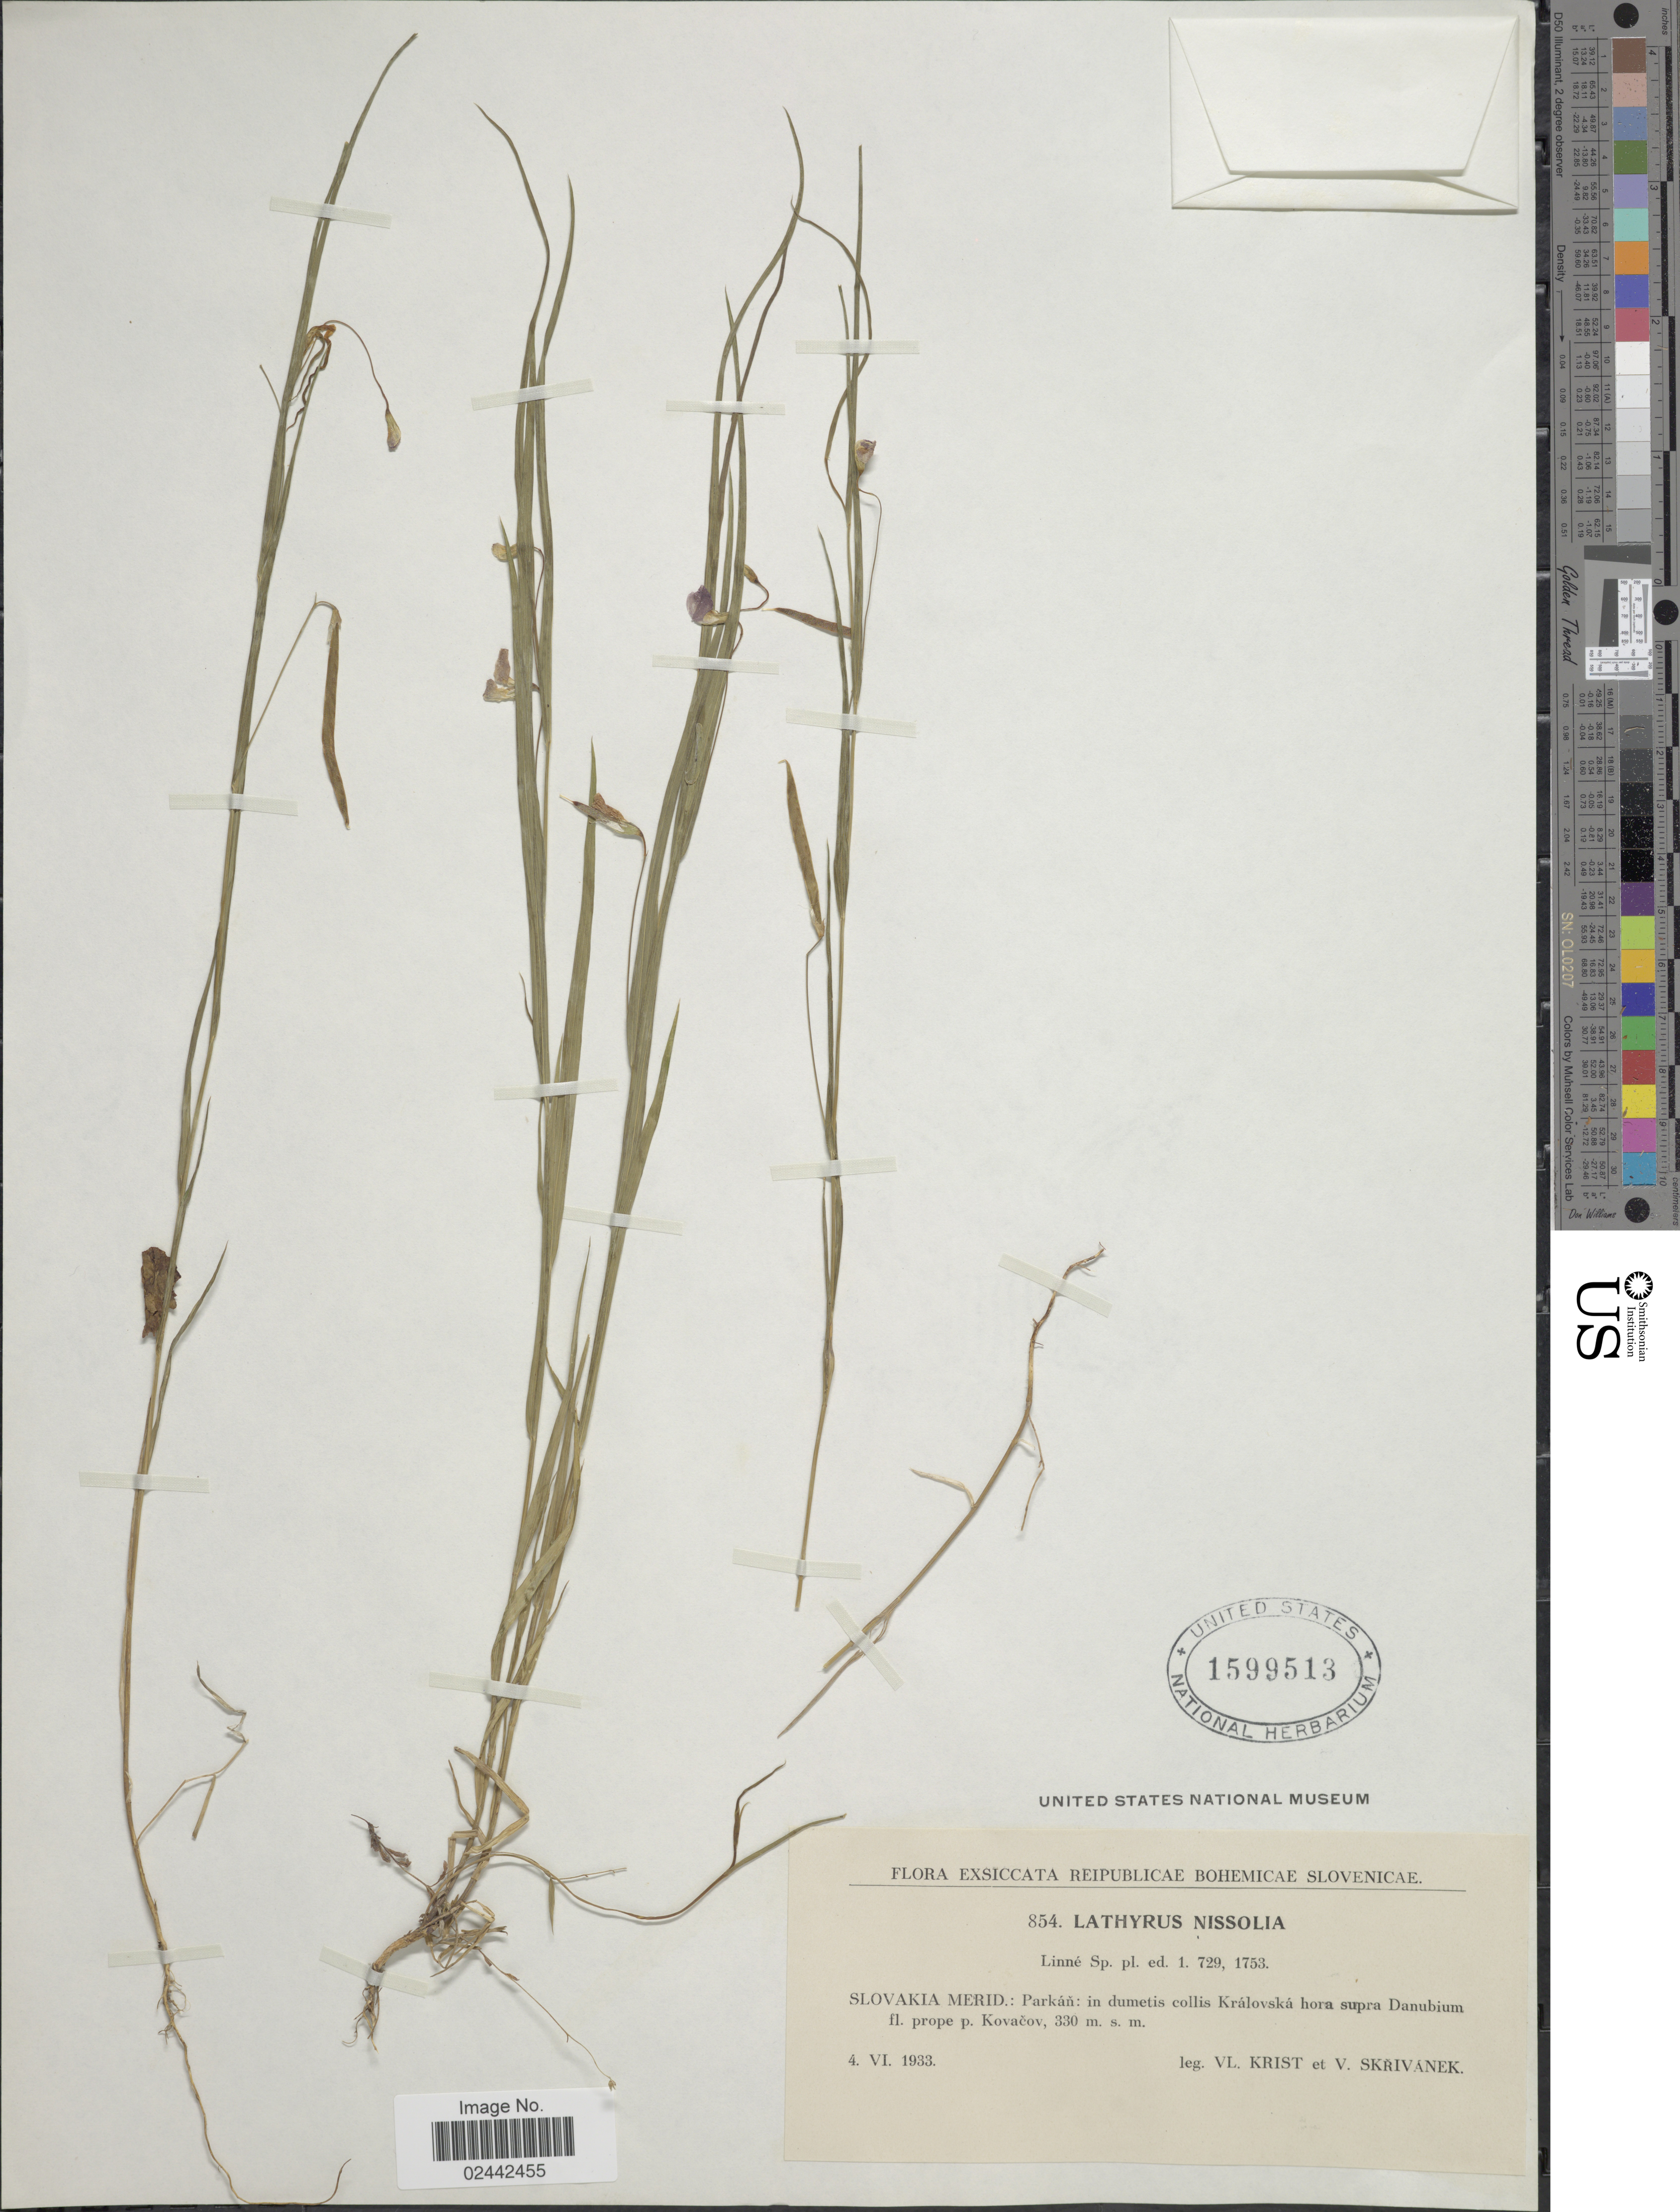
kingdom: Plantae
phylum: Tracheophyta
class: Magnoliopsida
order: Fabales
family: Fabaceae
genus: Lathyrus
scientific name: Lathyrus nissolia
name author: L.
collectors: V. Krist & V. Skrivanek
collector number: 854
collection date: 1933-06-04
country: Slovakia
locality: Reipublicae Bohemicae Slovenicae. Slovakia Merid.: Parkan: in dumetis collis Kralovska hora supra Danubium fl. prope p. Kovacov.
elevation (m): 330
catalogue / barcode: US 1599513